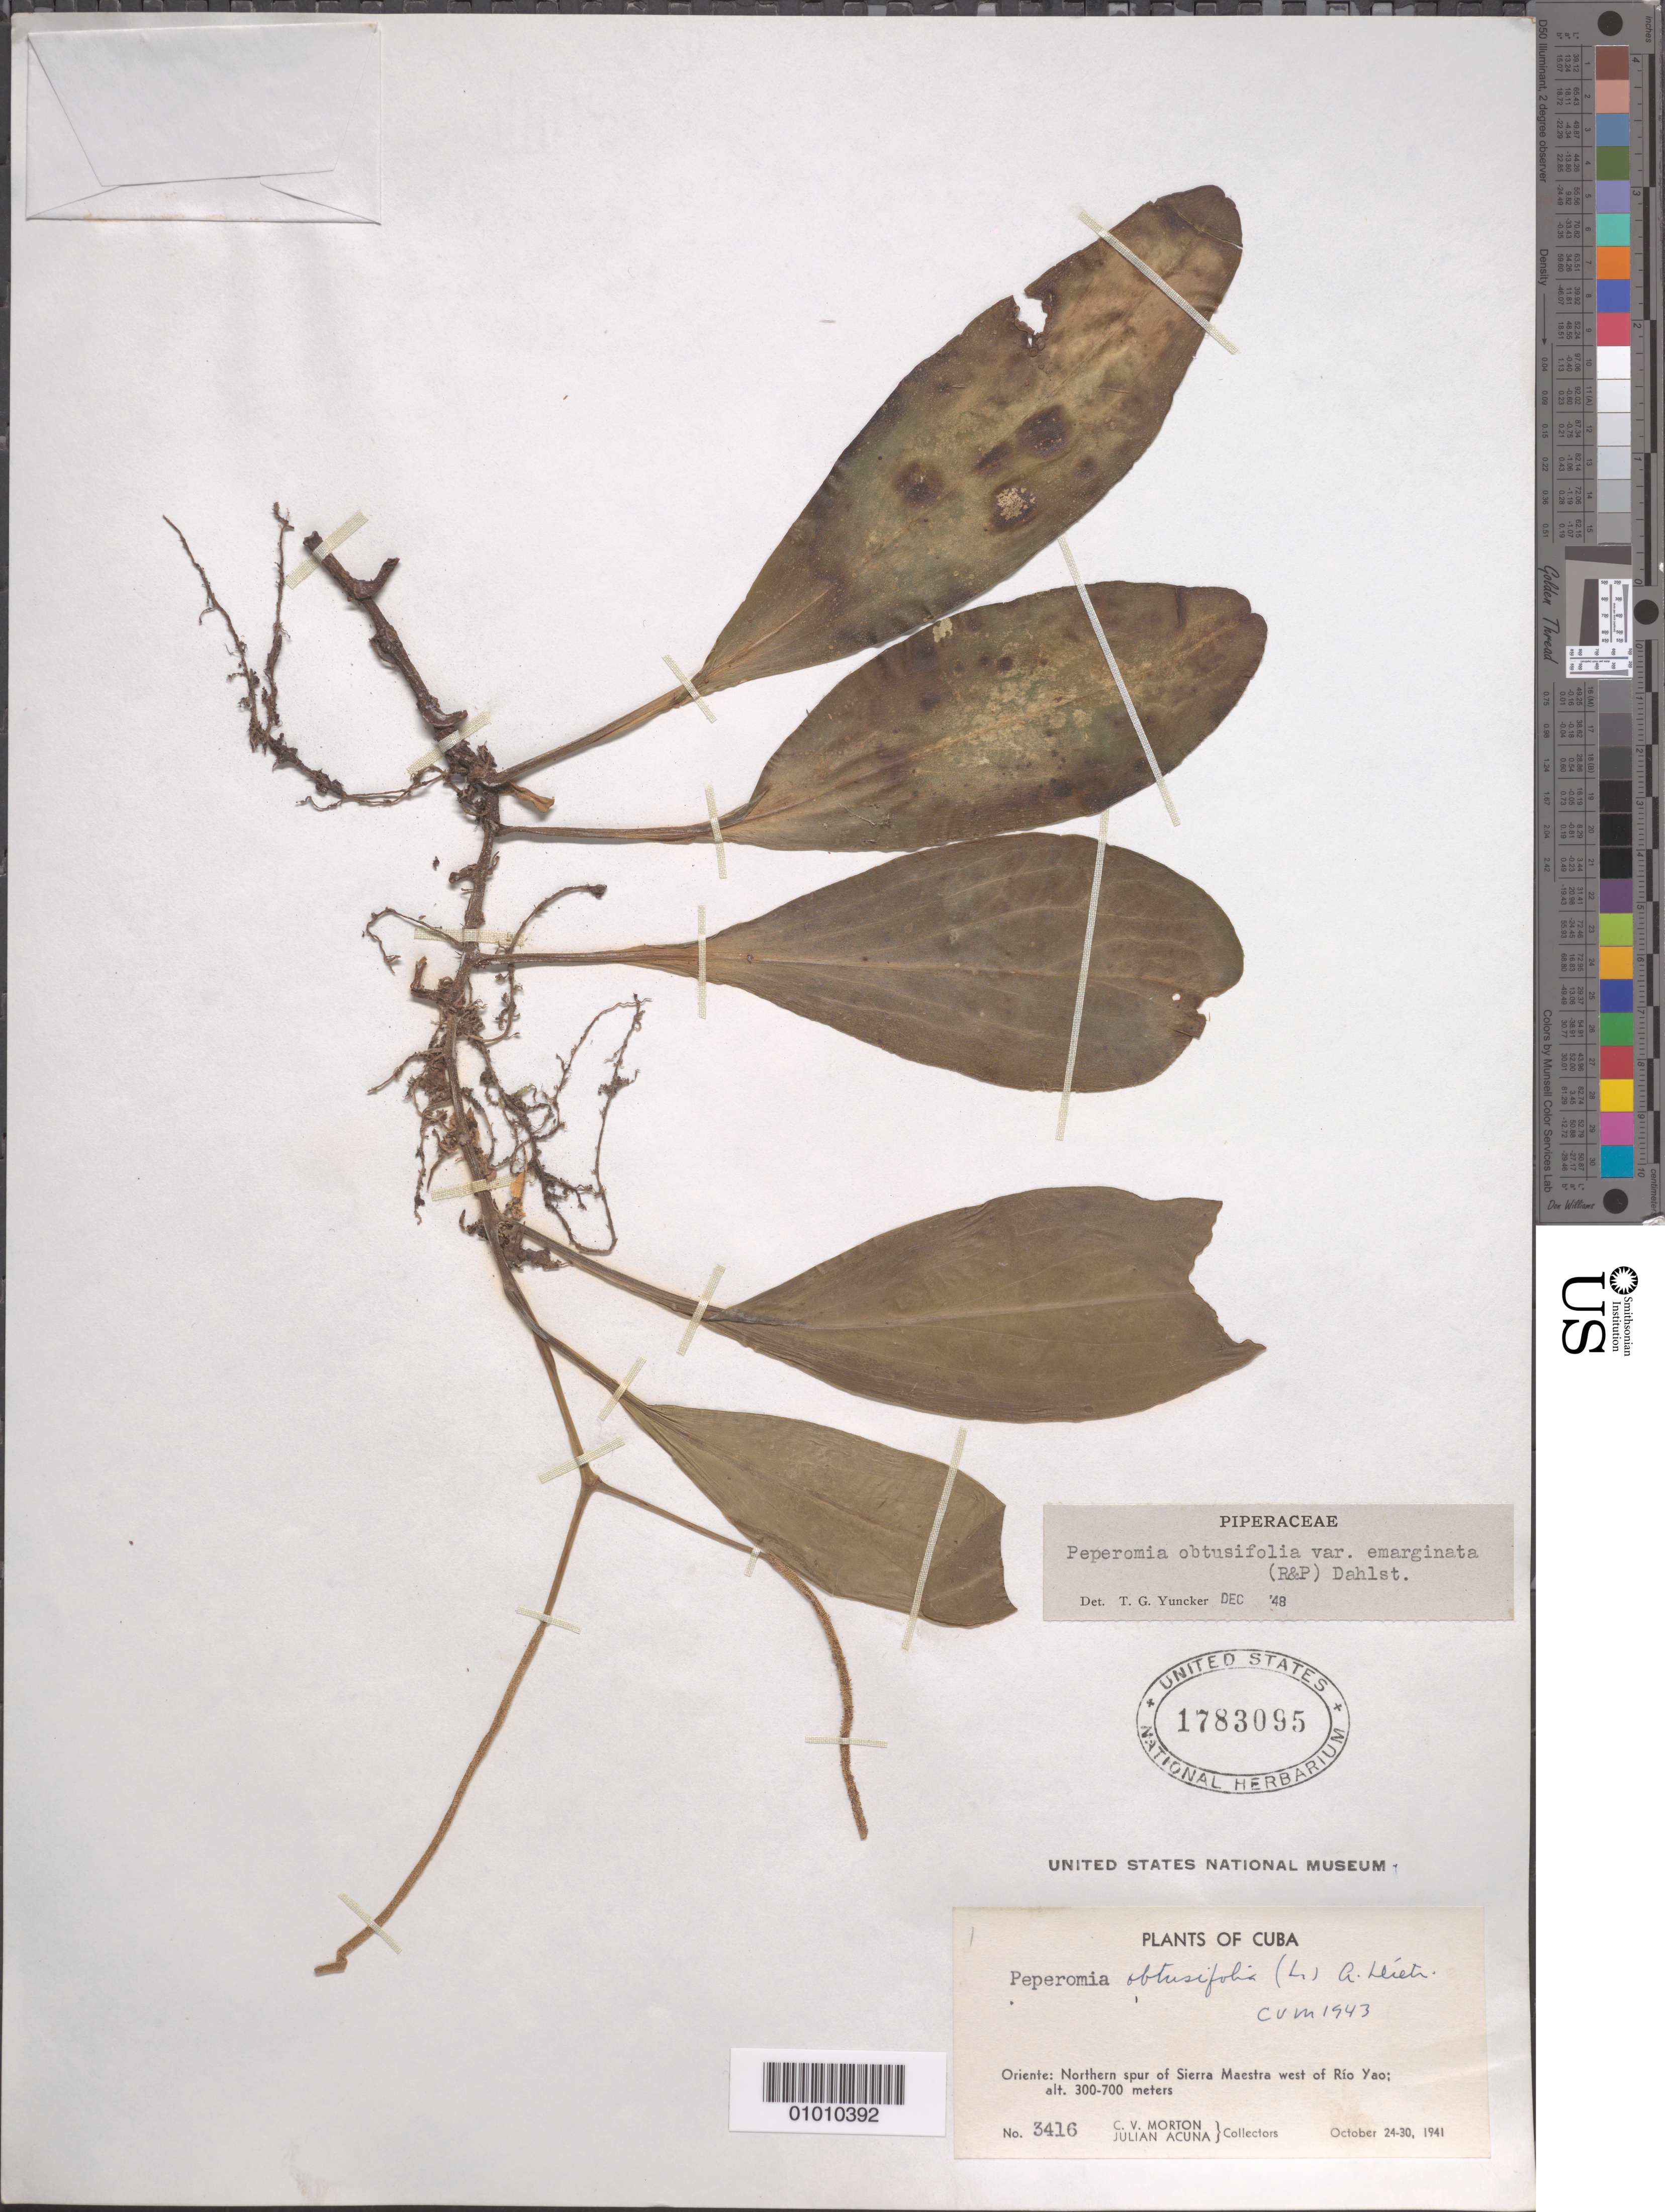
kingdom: Plantae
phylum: Tracheophyta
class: Magnoliopsida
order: Piperales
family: Piperaceae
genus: Peperomia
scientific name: Peperomia obtusifolia var. emarginata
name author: (Ruiz & Pav.) Dahlst.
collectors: C. V. Morton & J. Acuña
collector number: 3416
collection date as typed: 24 Oct 1941 to 30 Oct 1941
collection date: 1941-10-24/1941-10-30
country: Cuba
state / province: Oriente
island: Cuba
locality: Northern spur of Sierra Maestra W of Rio Yao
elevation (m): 300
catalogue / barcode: US 1783095